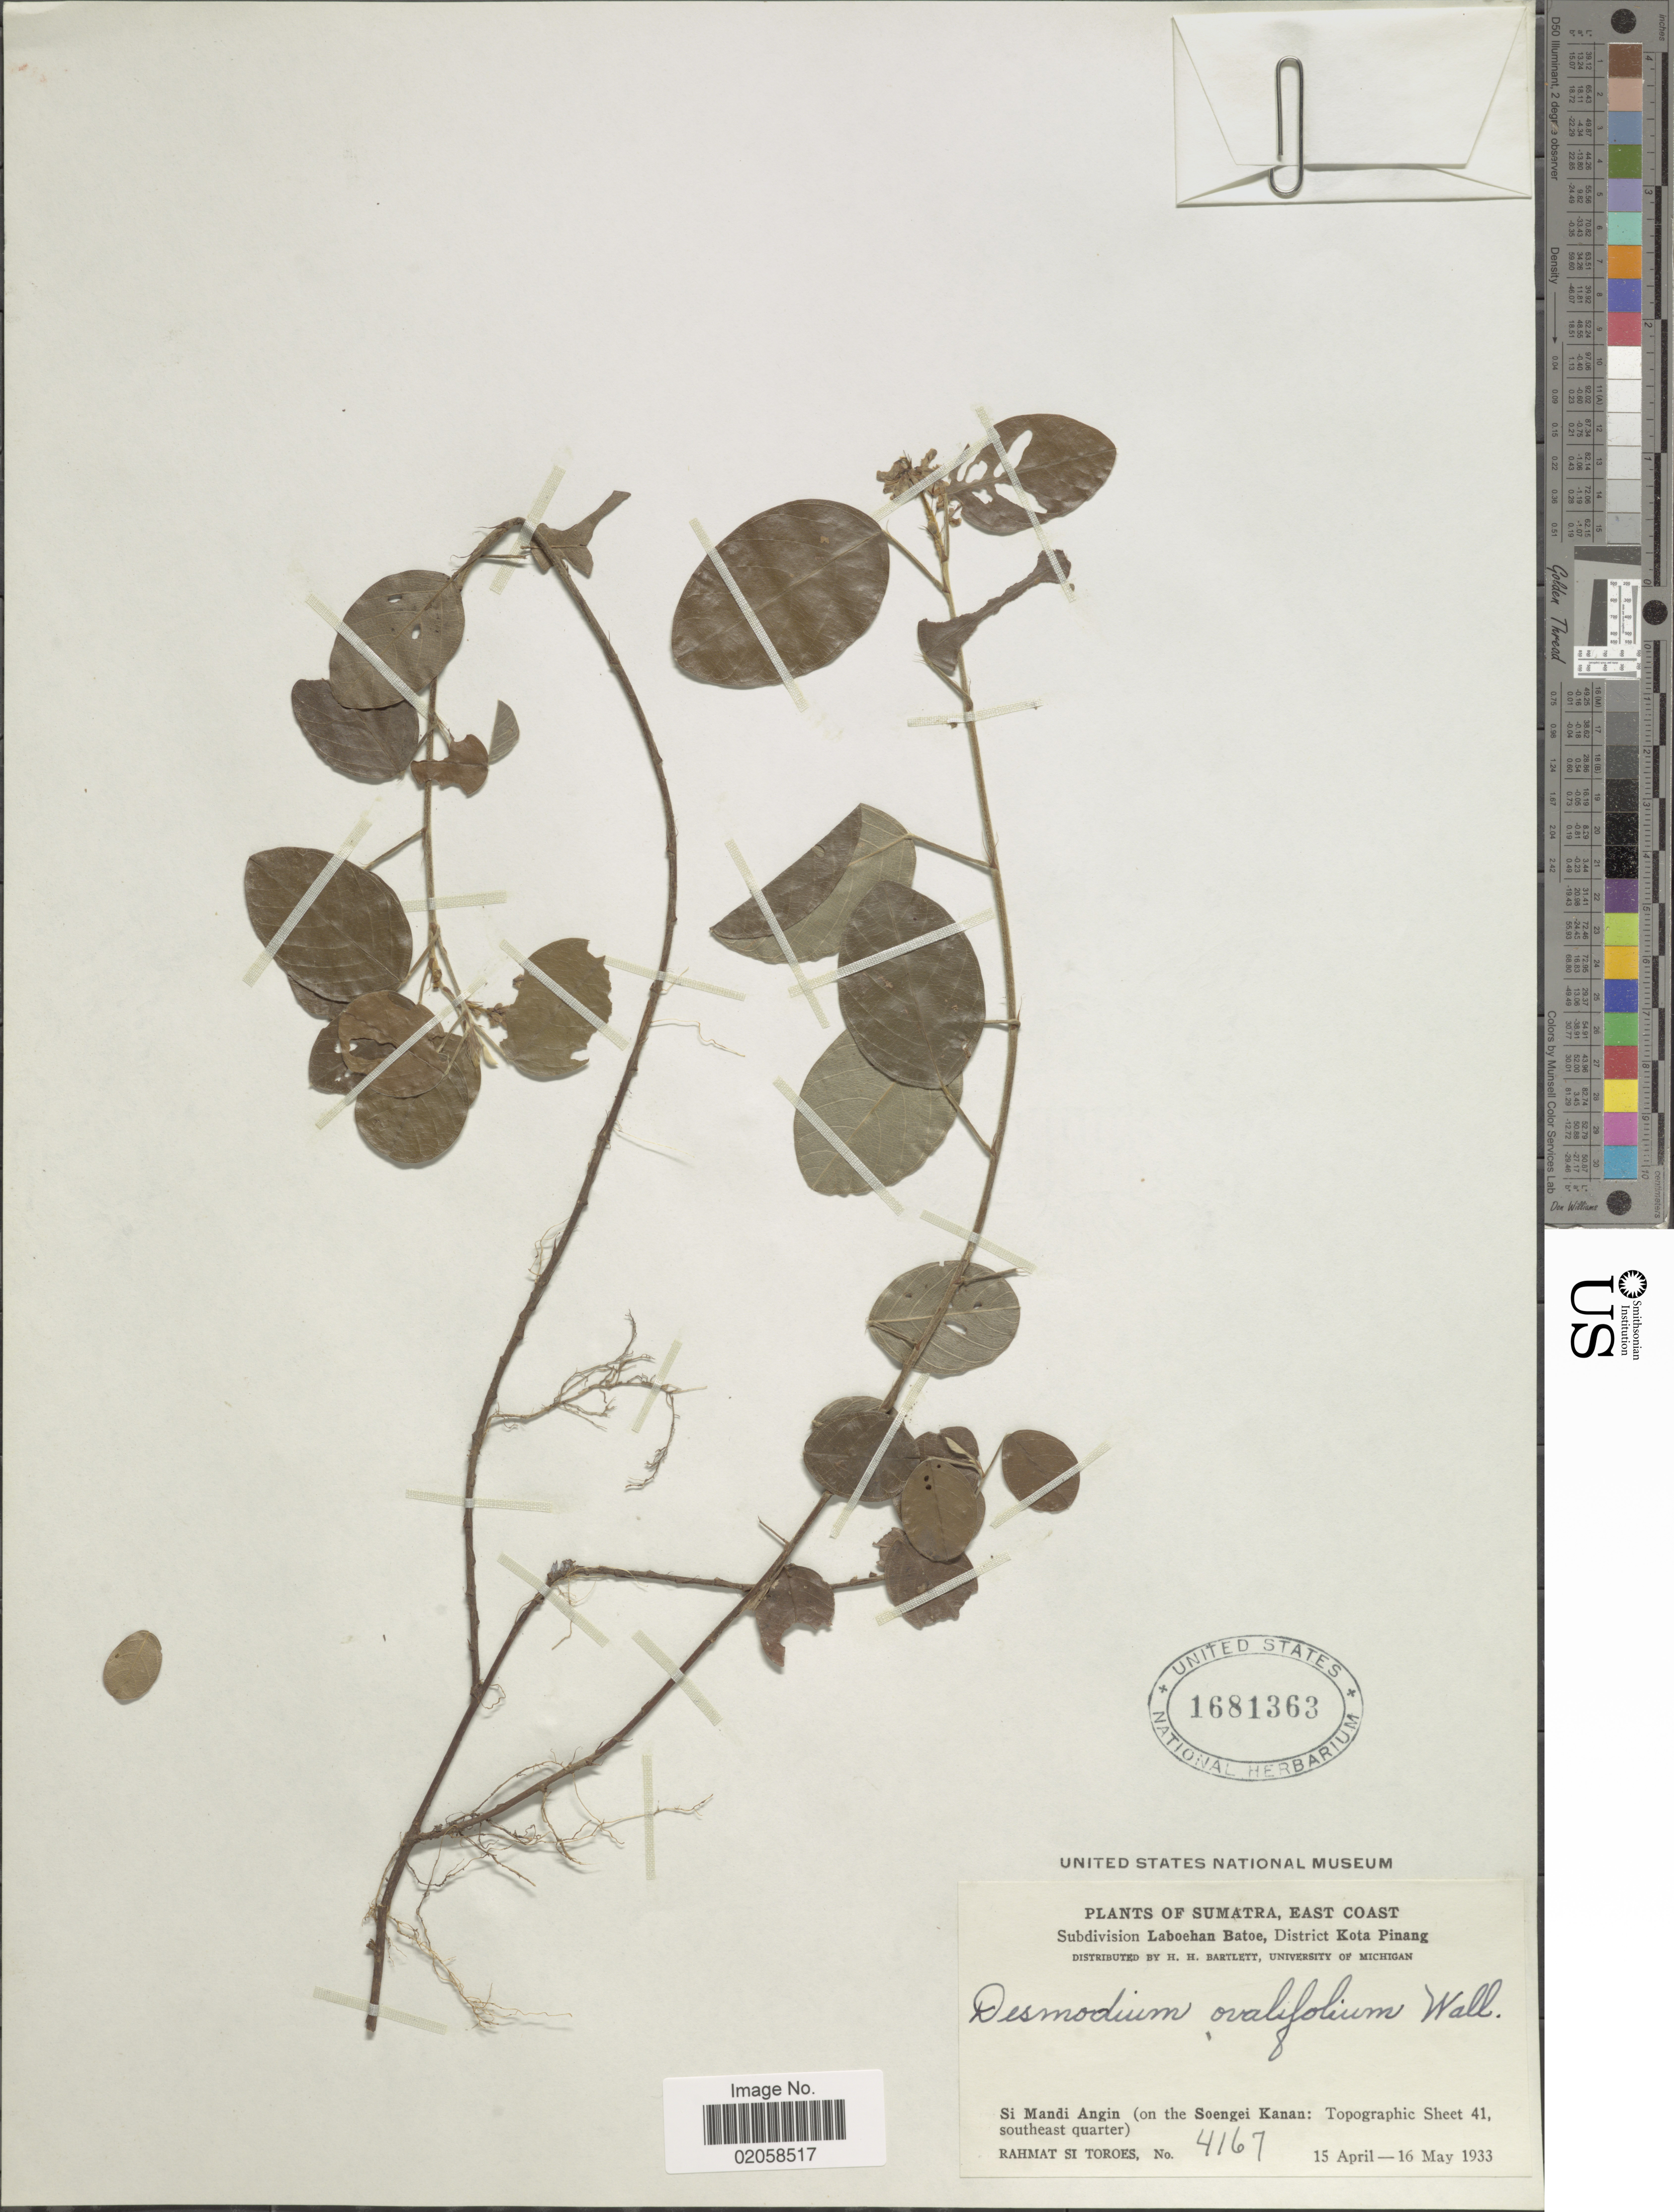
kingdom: Plantae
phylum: Tracheophyta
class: Magnoliopsida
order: Fabales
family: Fabaceae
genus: Grona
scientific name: Grona heterocarpos subsp. ovalifolia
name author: (Prain) H. Ohashi & K. Ohashi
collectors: Rahmat Si Boeea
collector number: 4167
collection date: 1933-04-15/1933-05-16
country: Indonesia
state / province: Sumatra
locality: East Coast, Si Mandi Angin (on the Soengei Kanan: Topgraphic Sheet 41, southeast quarter).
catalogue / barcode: US 1681363